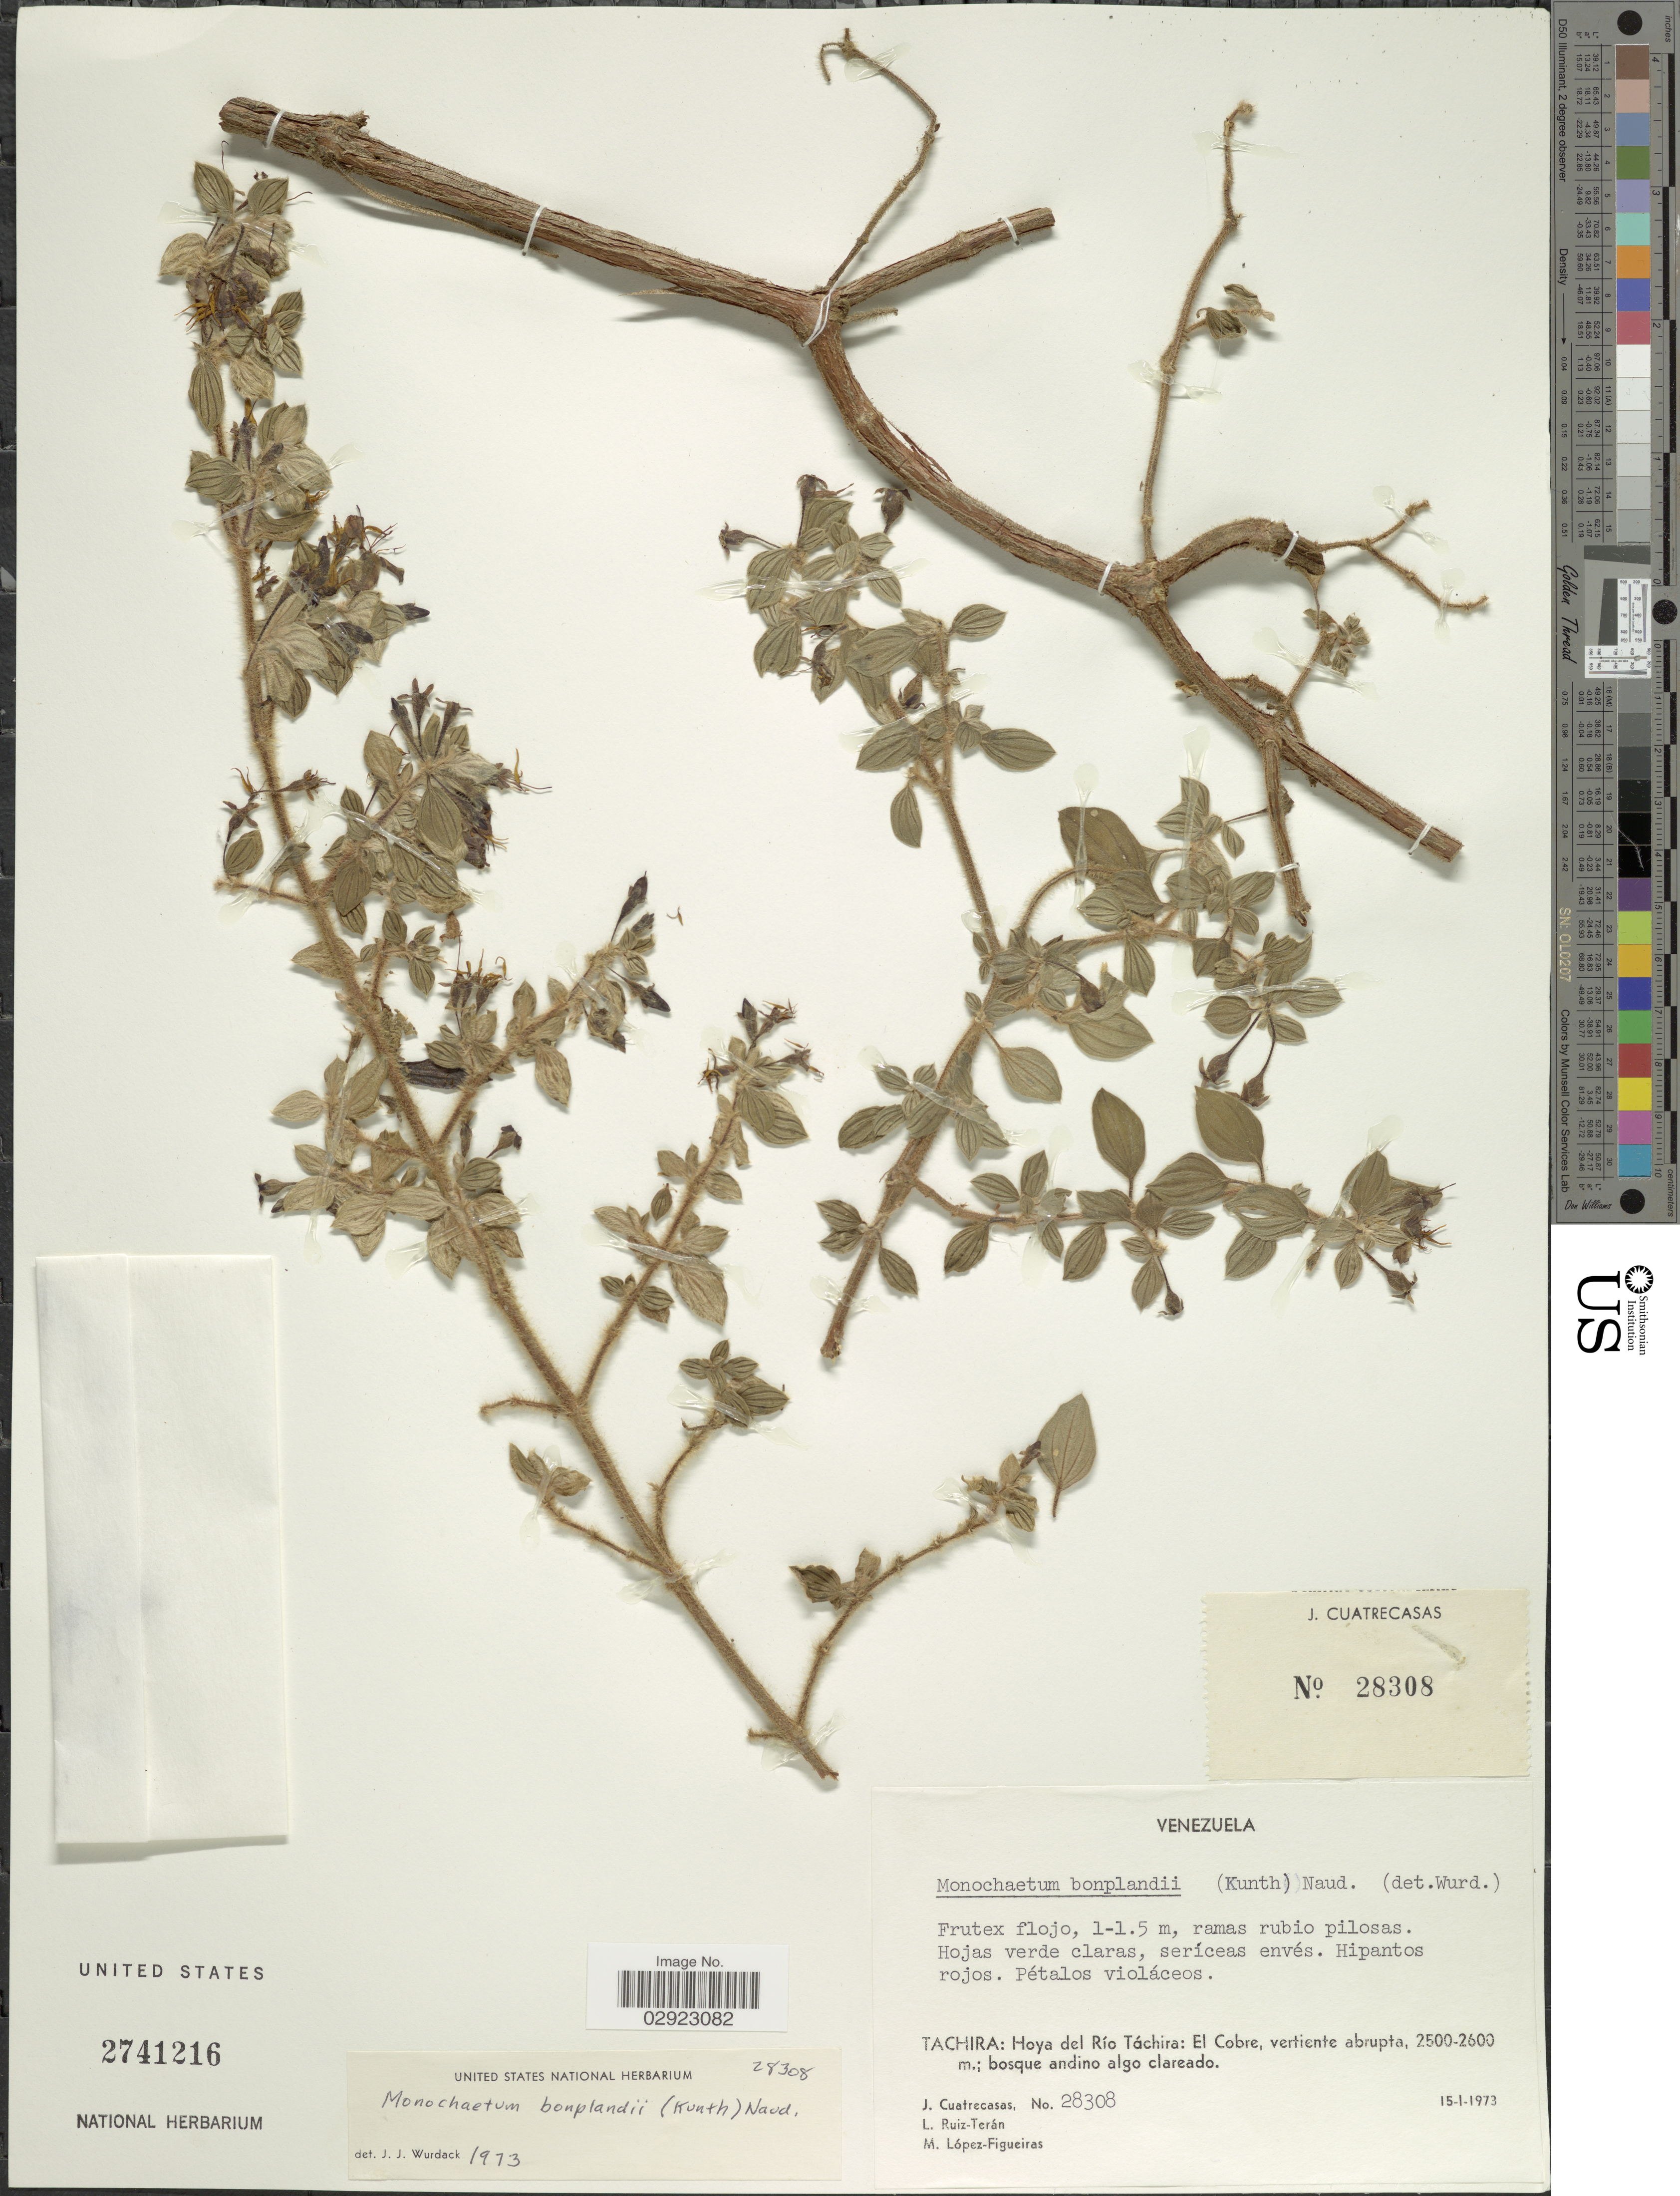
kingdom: Plantae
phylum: Tracheophyta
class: Magnoliopsida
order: Myrtales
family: Melastomataceae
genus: Monochaetum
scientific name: Monochaetum bonplandii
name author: (Kunth) Naudin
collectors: J. Cuatrecasas, L. E. Ruíz-Terán & M. López Figueiras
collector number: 28308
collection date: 1973-01-15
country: Venezuela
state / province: Tachira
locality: Hoya del Río Táchira: El Cobre.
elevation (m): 2500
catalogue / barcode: US 2741216